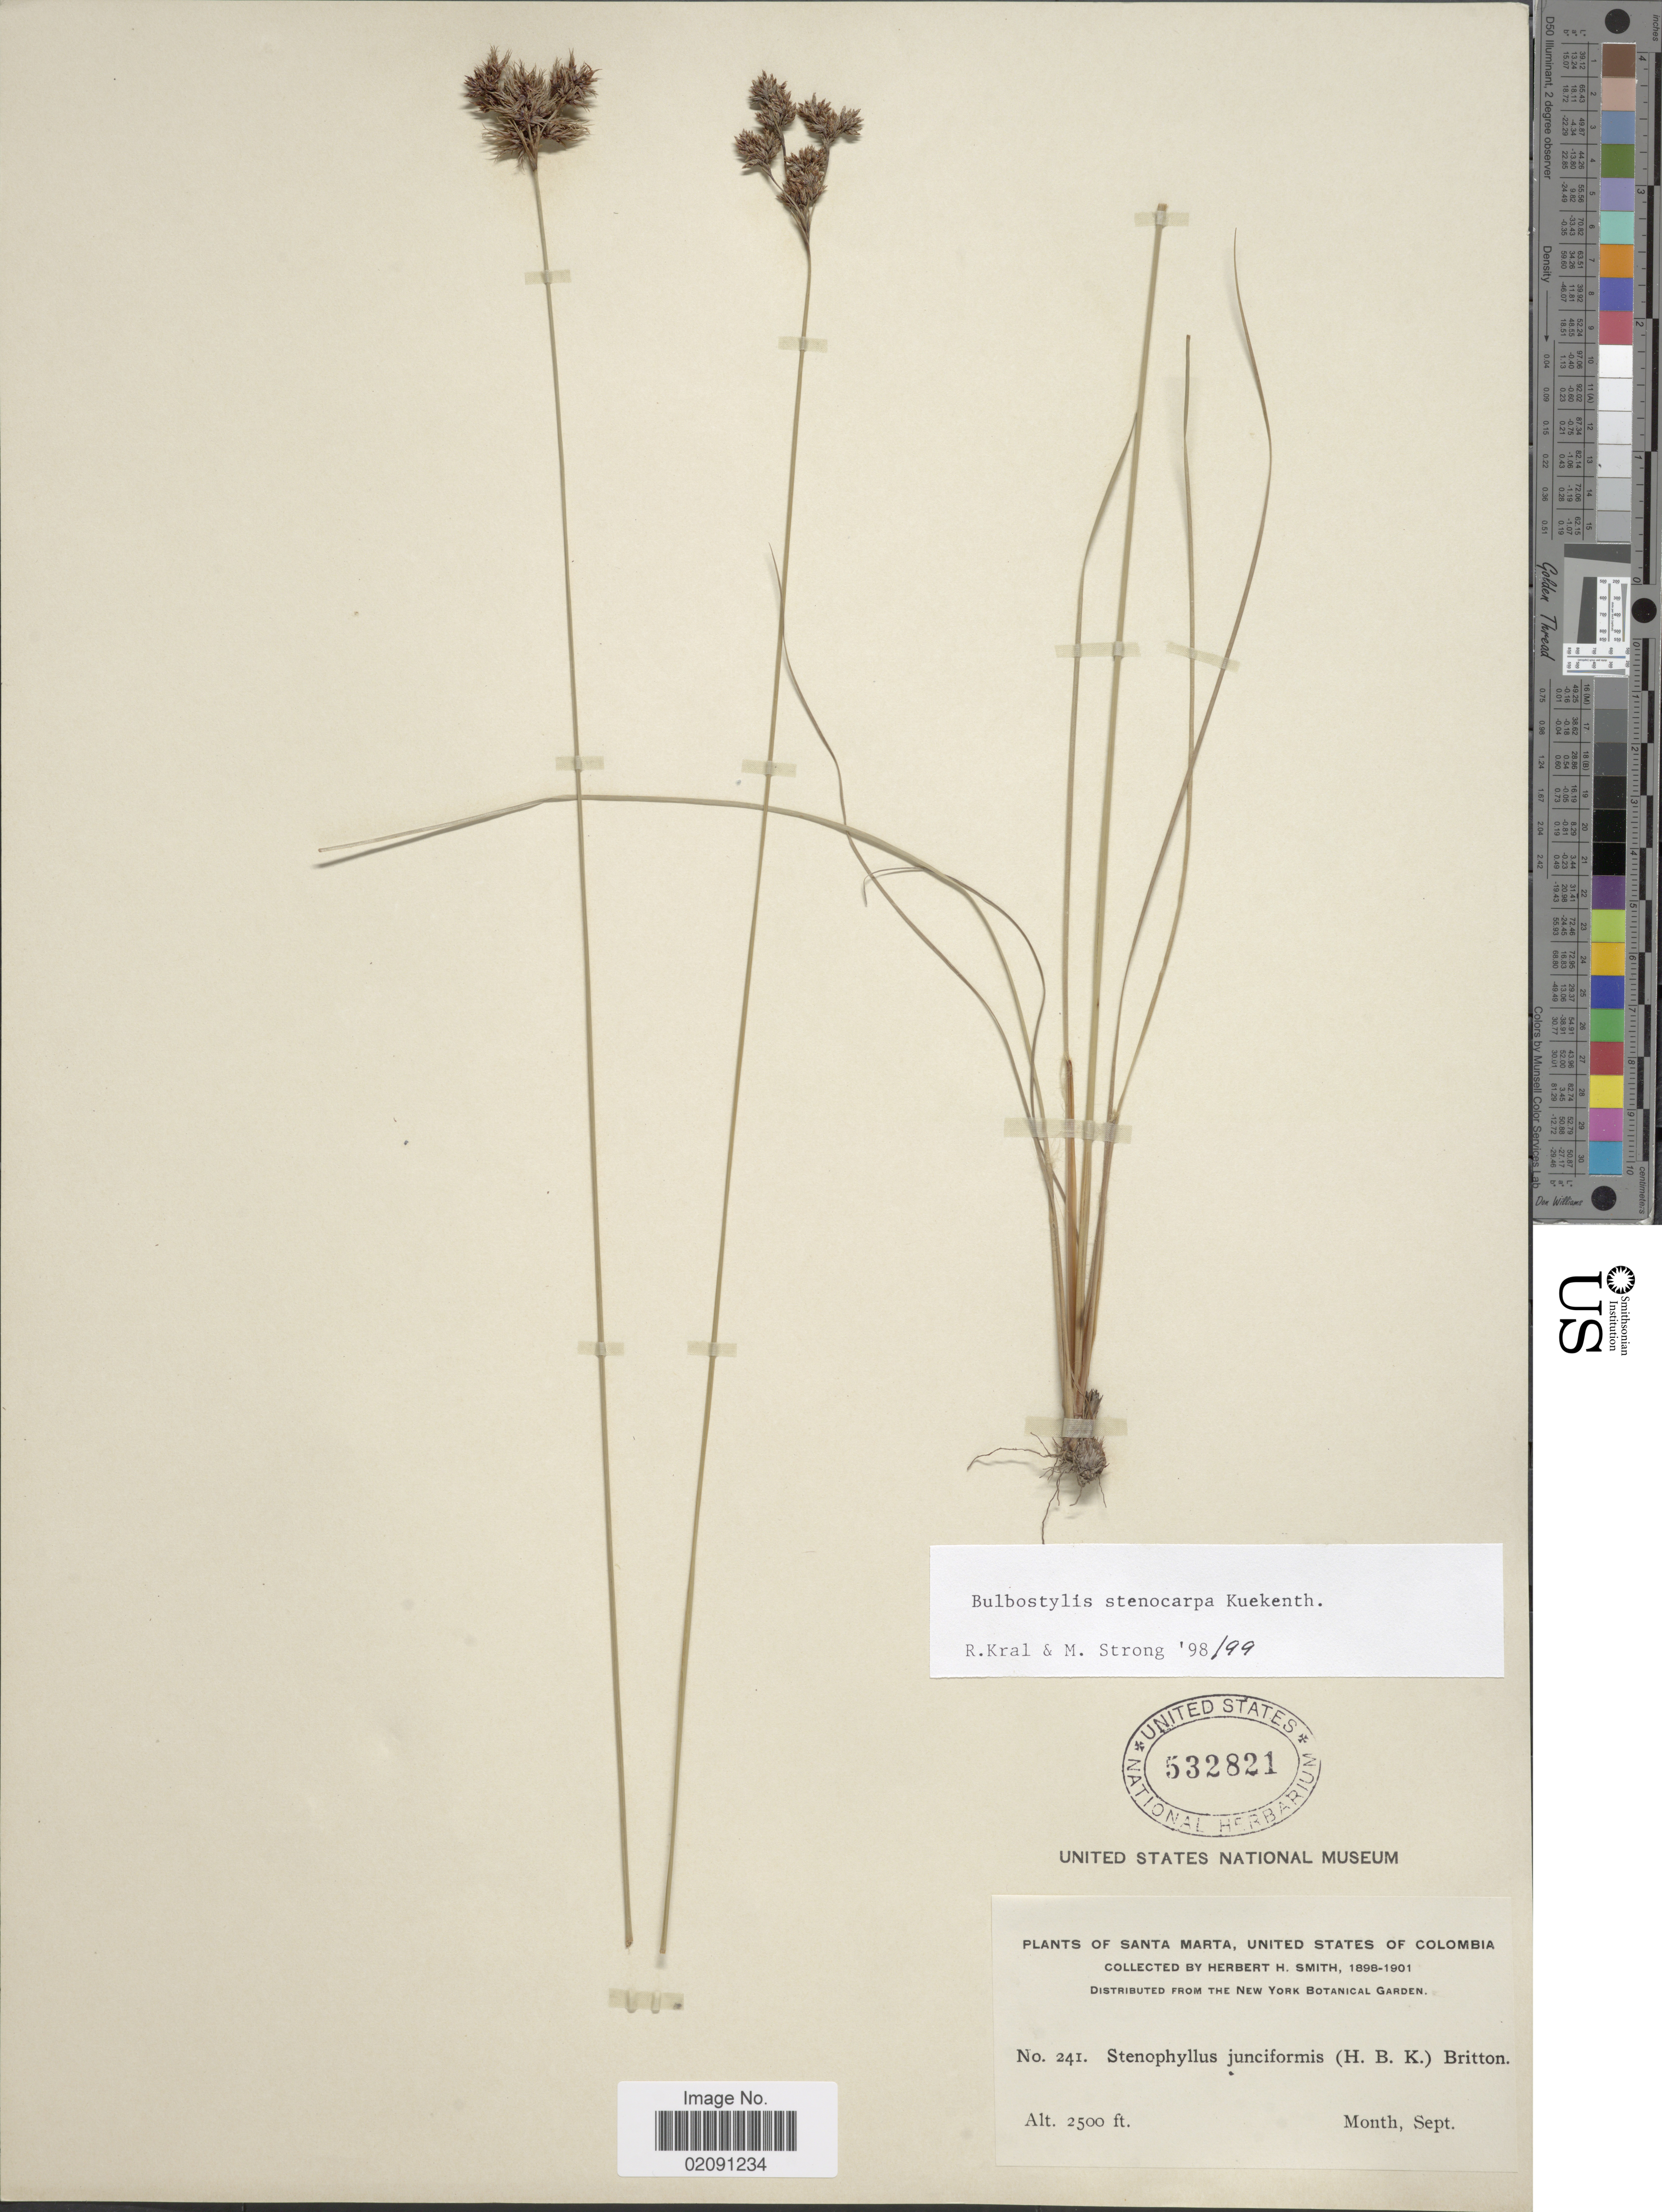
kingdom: Plantae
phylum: Tracheophyta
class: Liliopsida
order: Poales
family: Cyperaceae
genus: Bulbostylis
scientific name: Bulbostylis stenocarpa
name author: Kük.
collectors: Herbert H. Smith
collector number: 241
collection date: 1898-09/1901-09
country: Colombia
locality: Santa Marta, United States of Colombia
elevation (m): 762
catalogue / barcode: US 532821